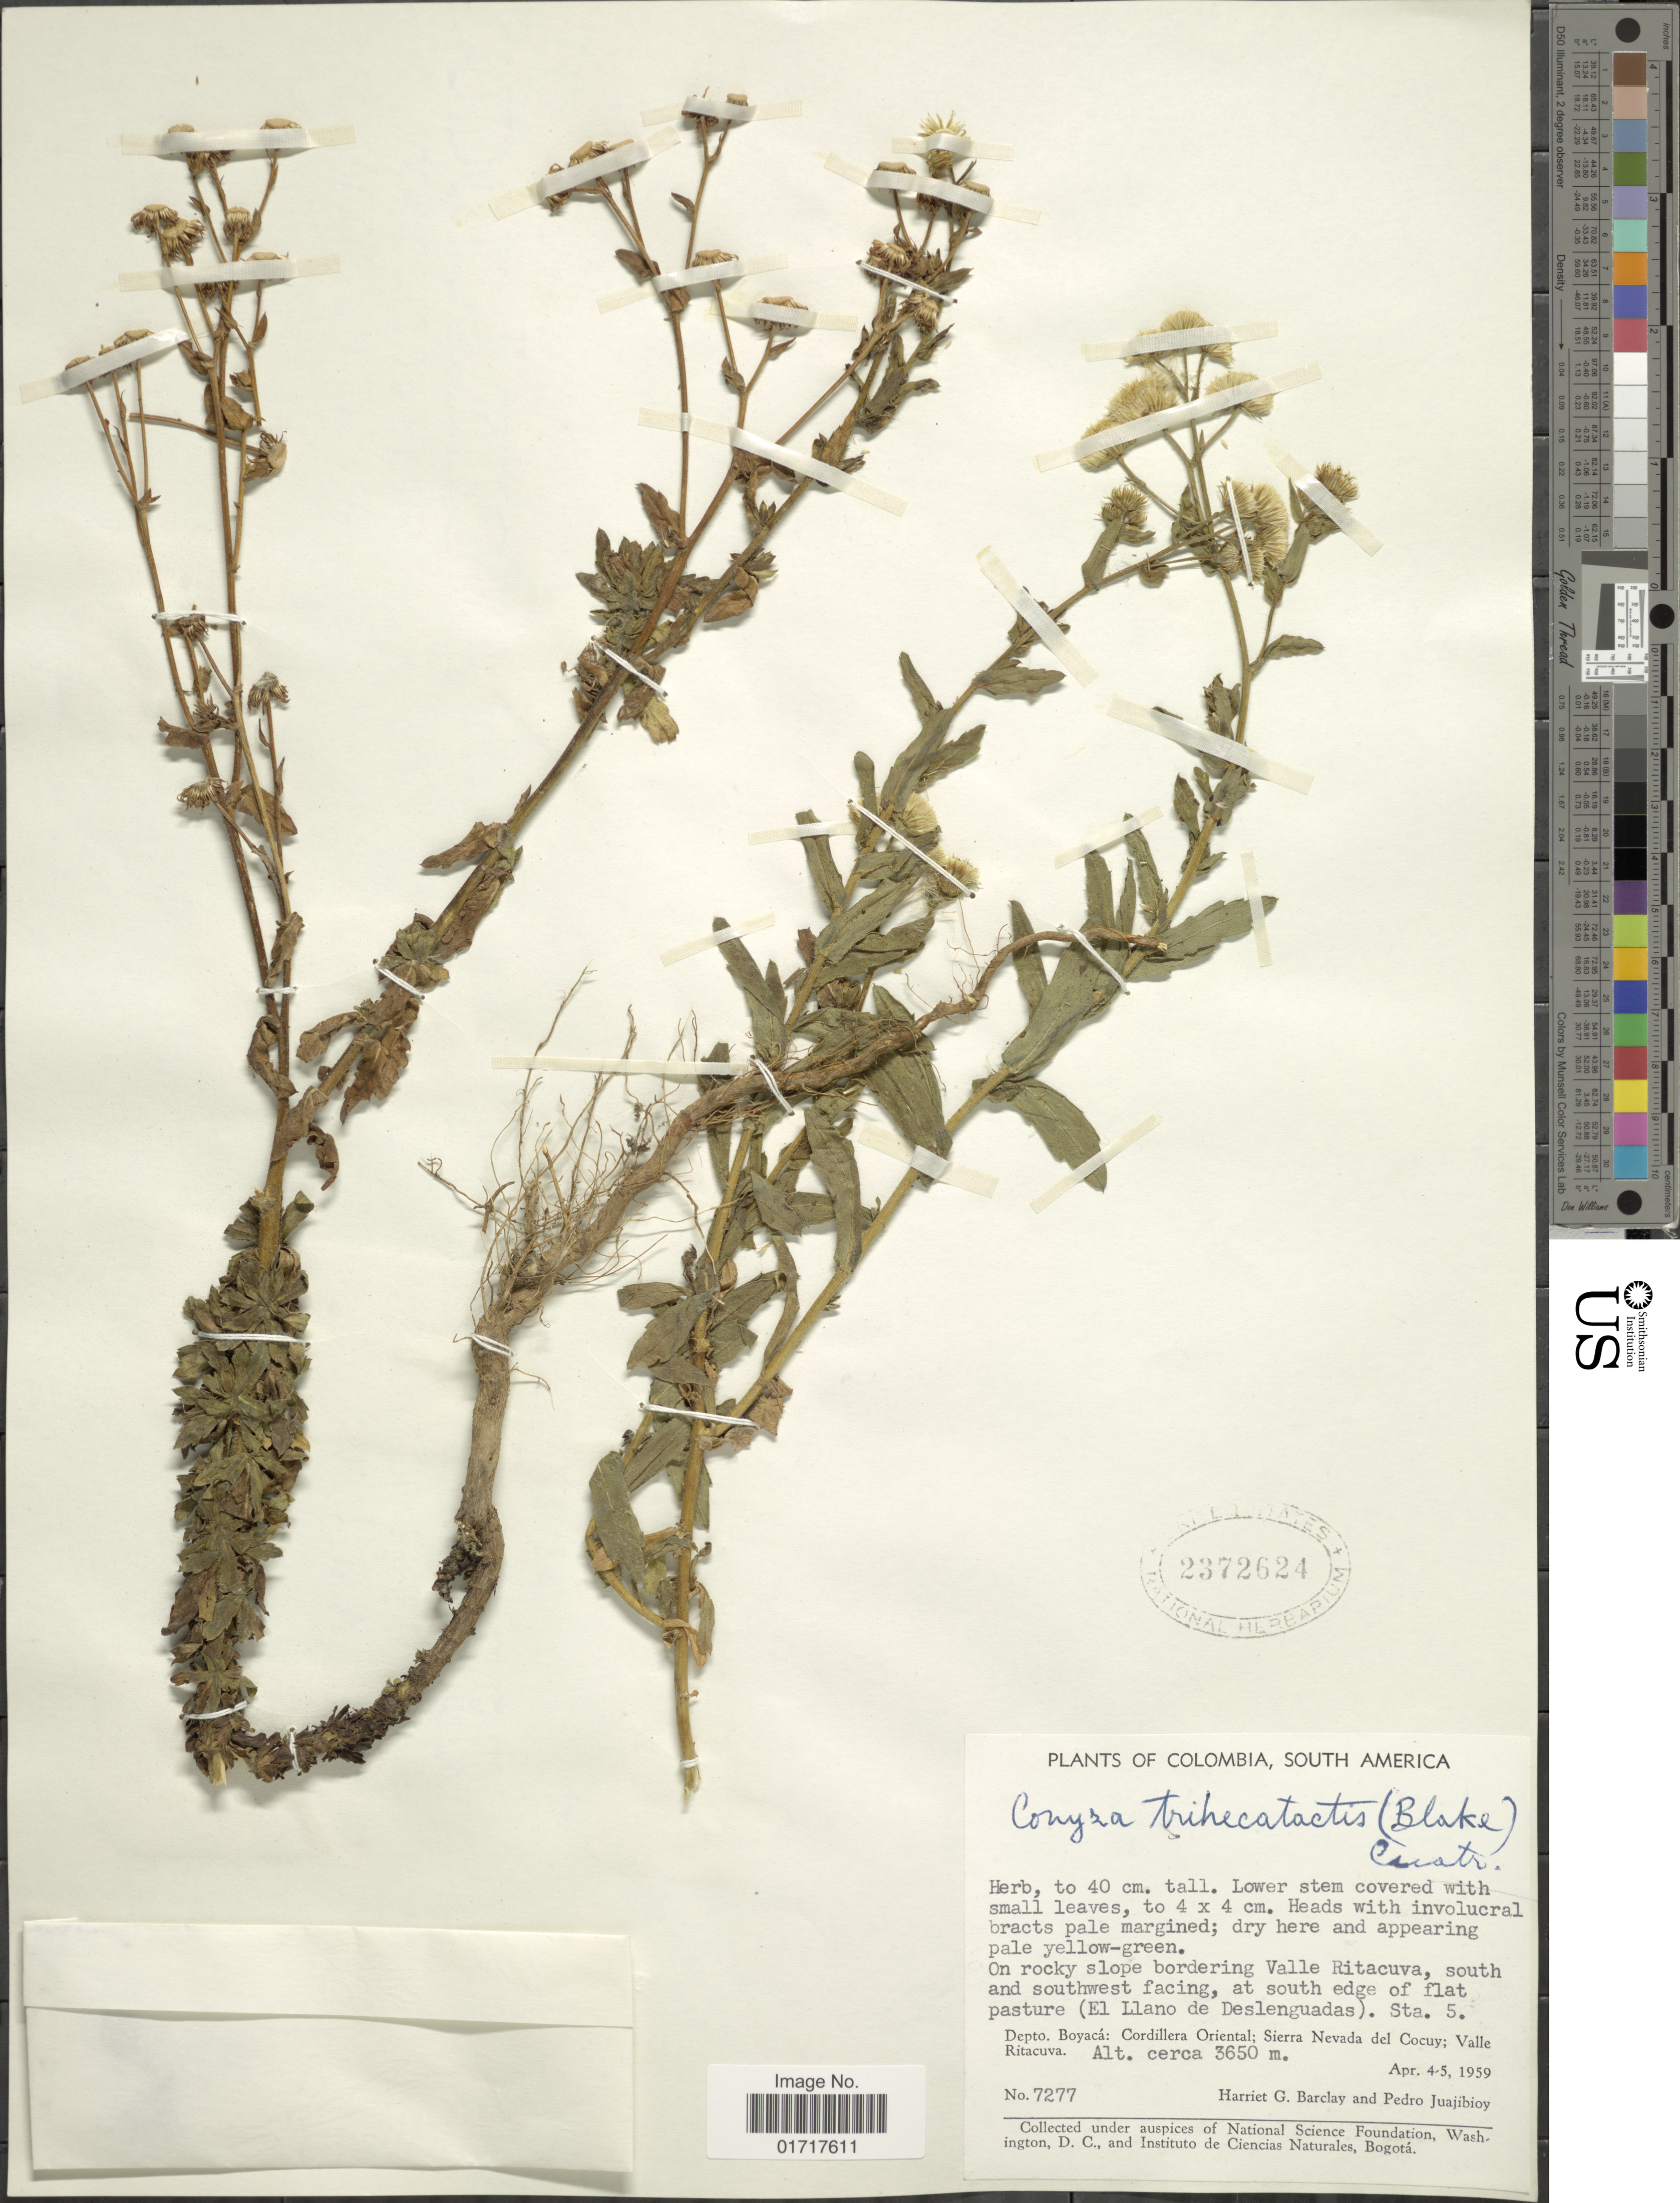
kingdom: Plantae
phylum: Tracheophyta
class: Magnoliopsida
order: Asterales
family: Asteraceae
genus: Conyza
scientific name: Conyza trihecatactis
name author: (S.F. Blake) Cuatrec.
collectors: H. G. Barclay & P. Juajibioy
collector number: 7277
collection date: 1959-04-04/1959-04-05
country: Colombia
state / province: Boyacá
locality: Depto. Boyaca: Cordillera Oriental; Sierra Nevada del Cocuy; Valle Ritacuva.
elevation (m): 3650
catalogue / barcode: US 2372624